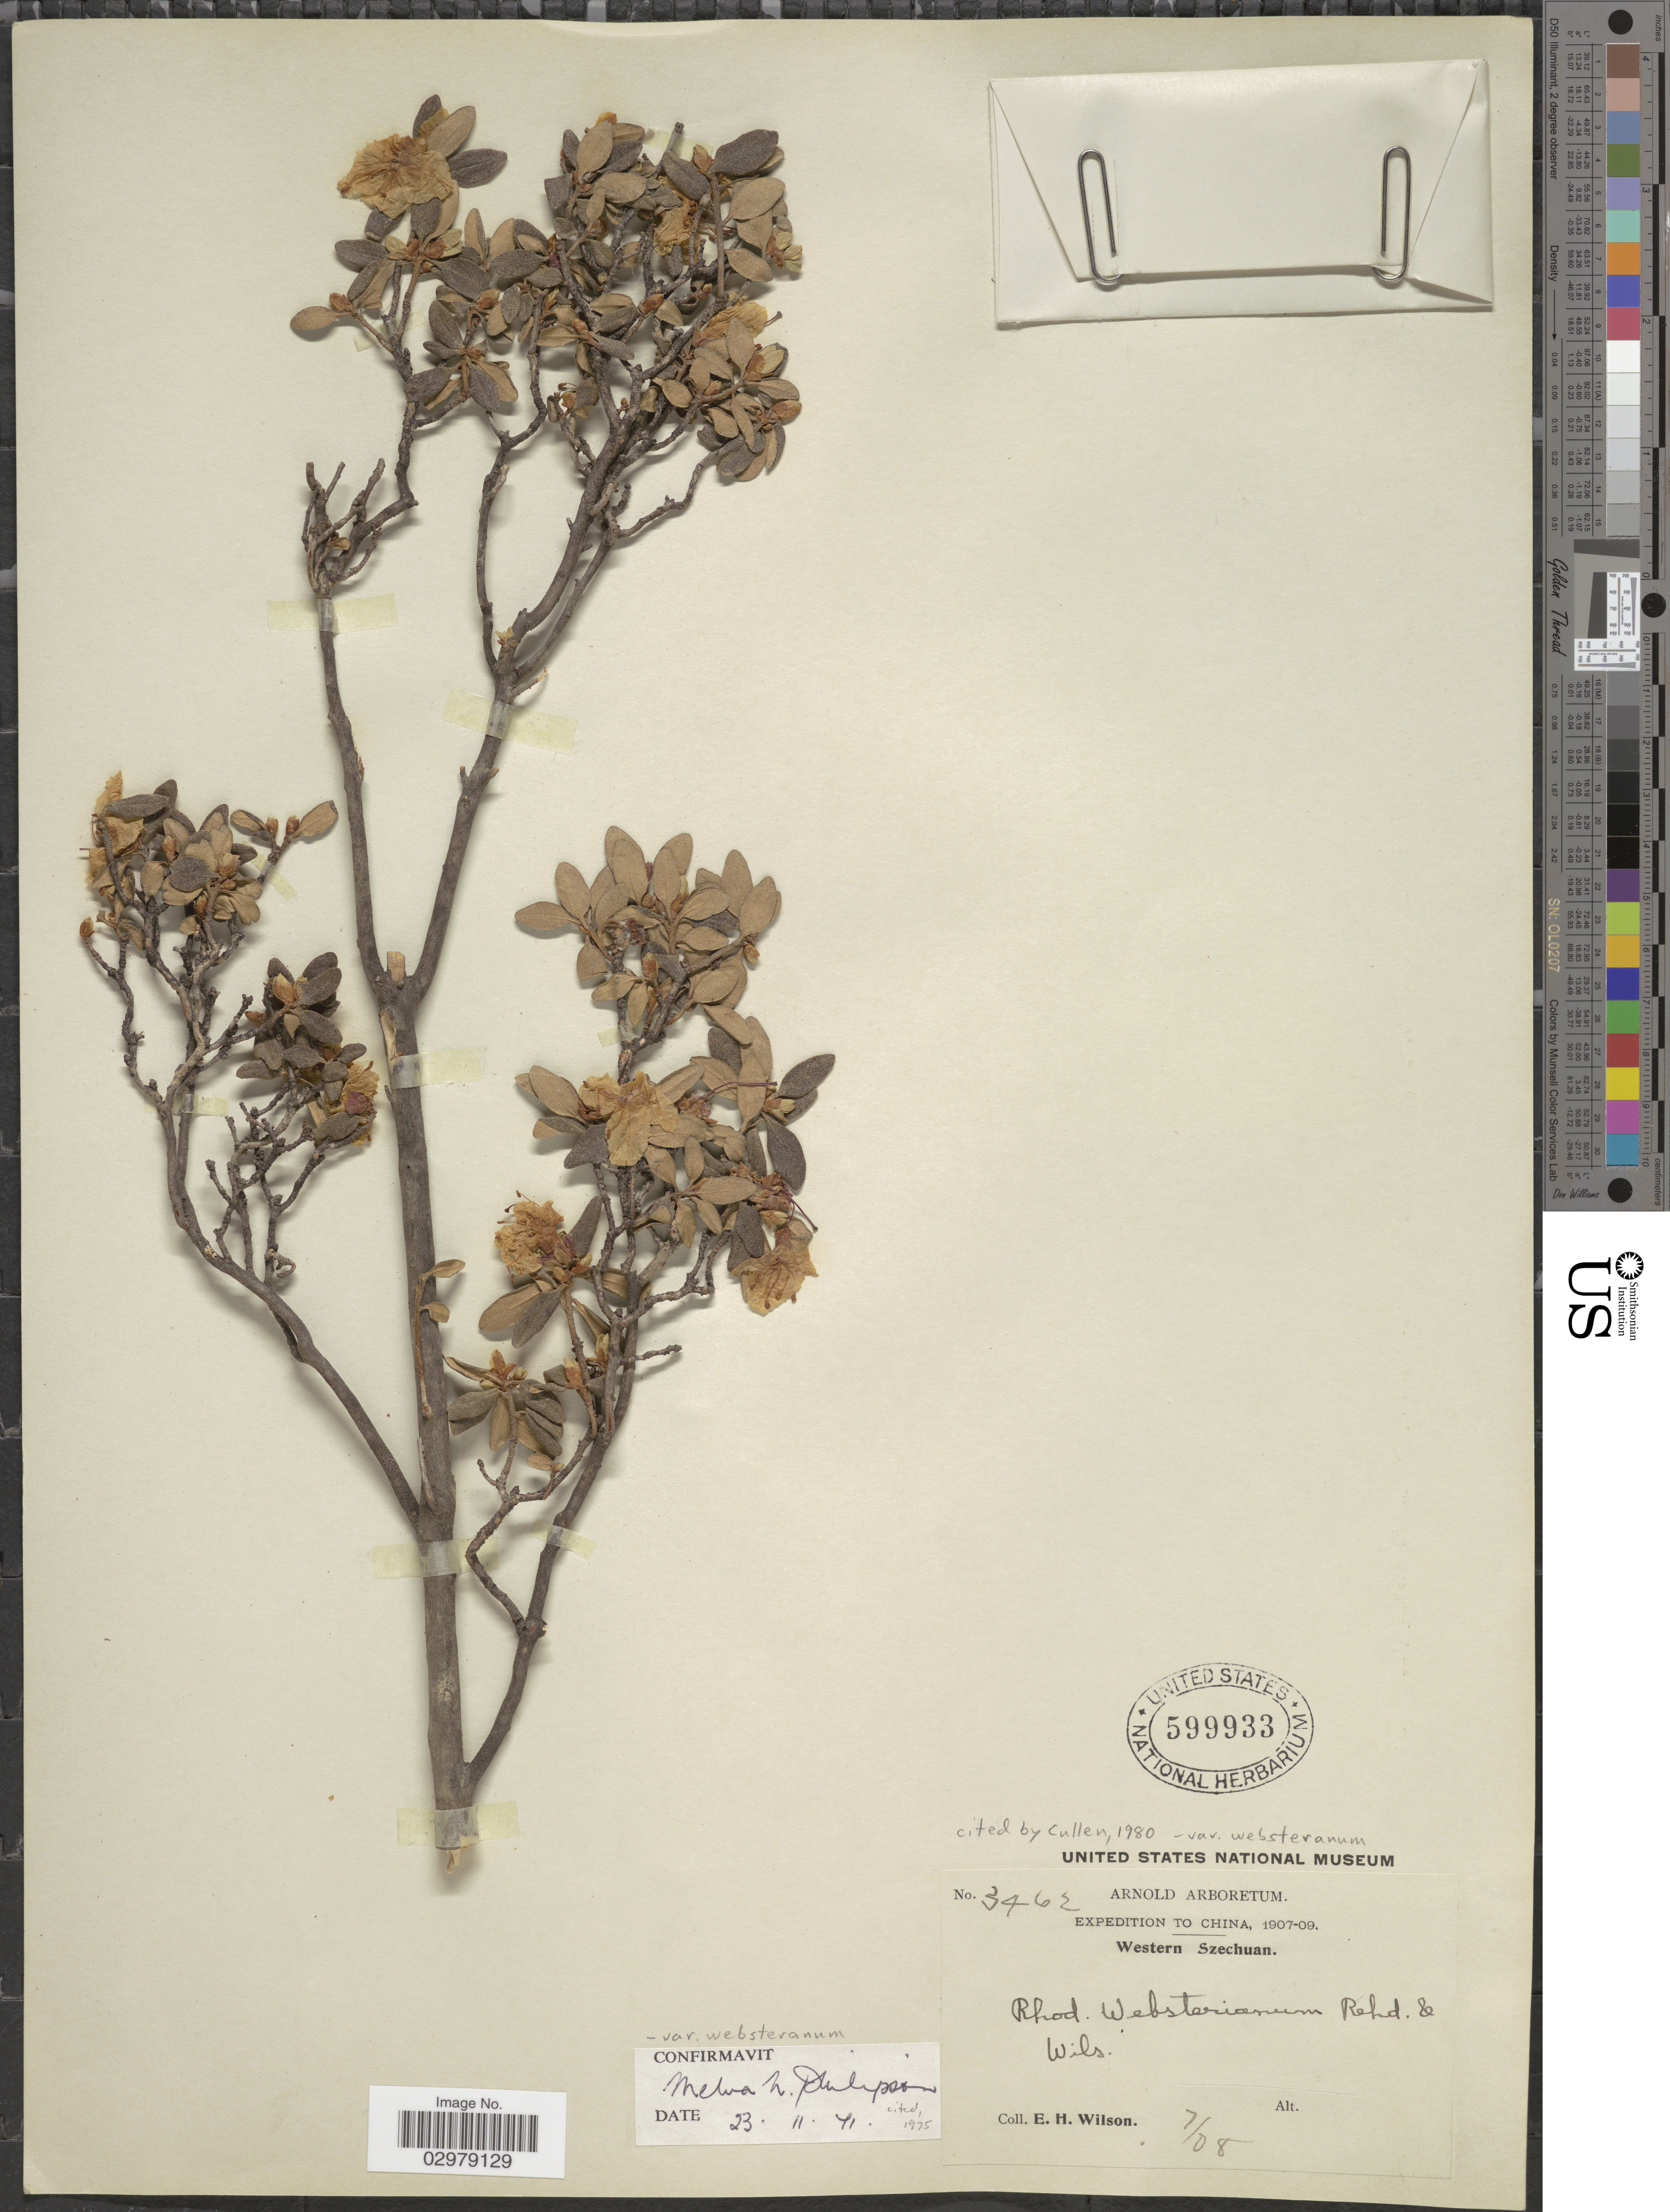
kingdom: Plantae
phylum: Tracheophyta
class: Magnoliopsida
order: Ericales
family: Ericaceae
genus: Rhododendron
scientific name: Rhododendron websterianum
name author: Rehder & E.H. Wilson in Sarg.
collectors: E. Wilson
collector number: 3462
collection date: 1908-07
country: China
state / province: Sichuan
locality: Western Szechuan.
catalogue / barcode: US 599933